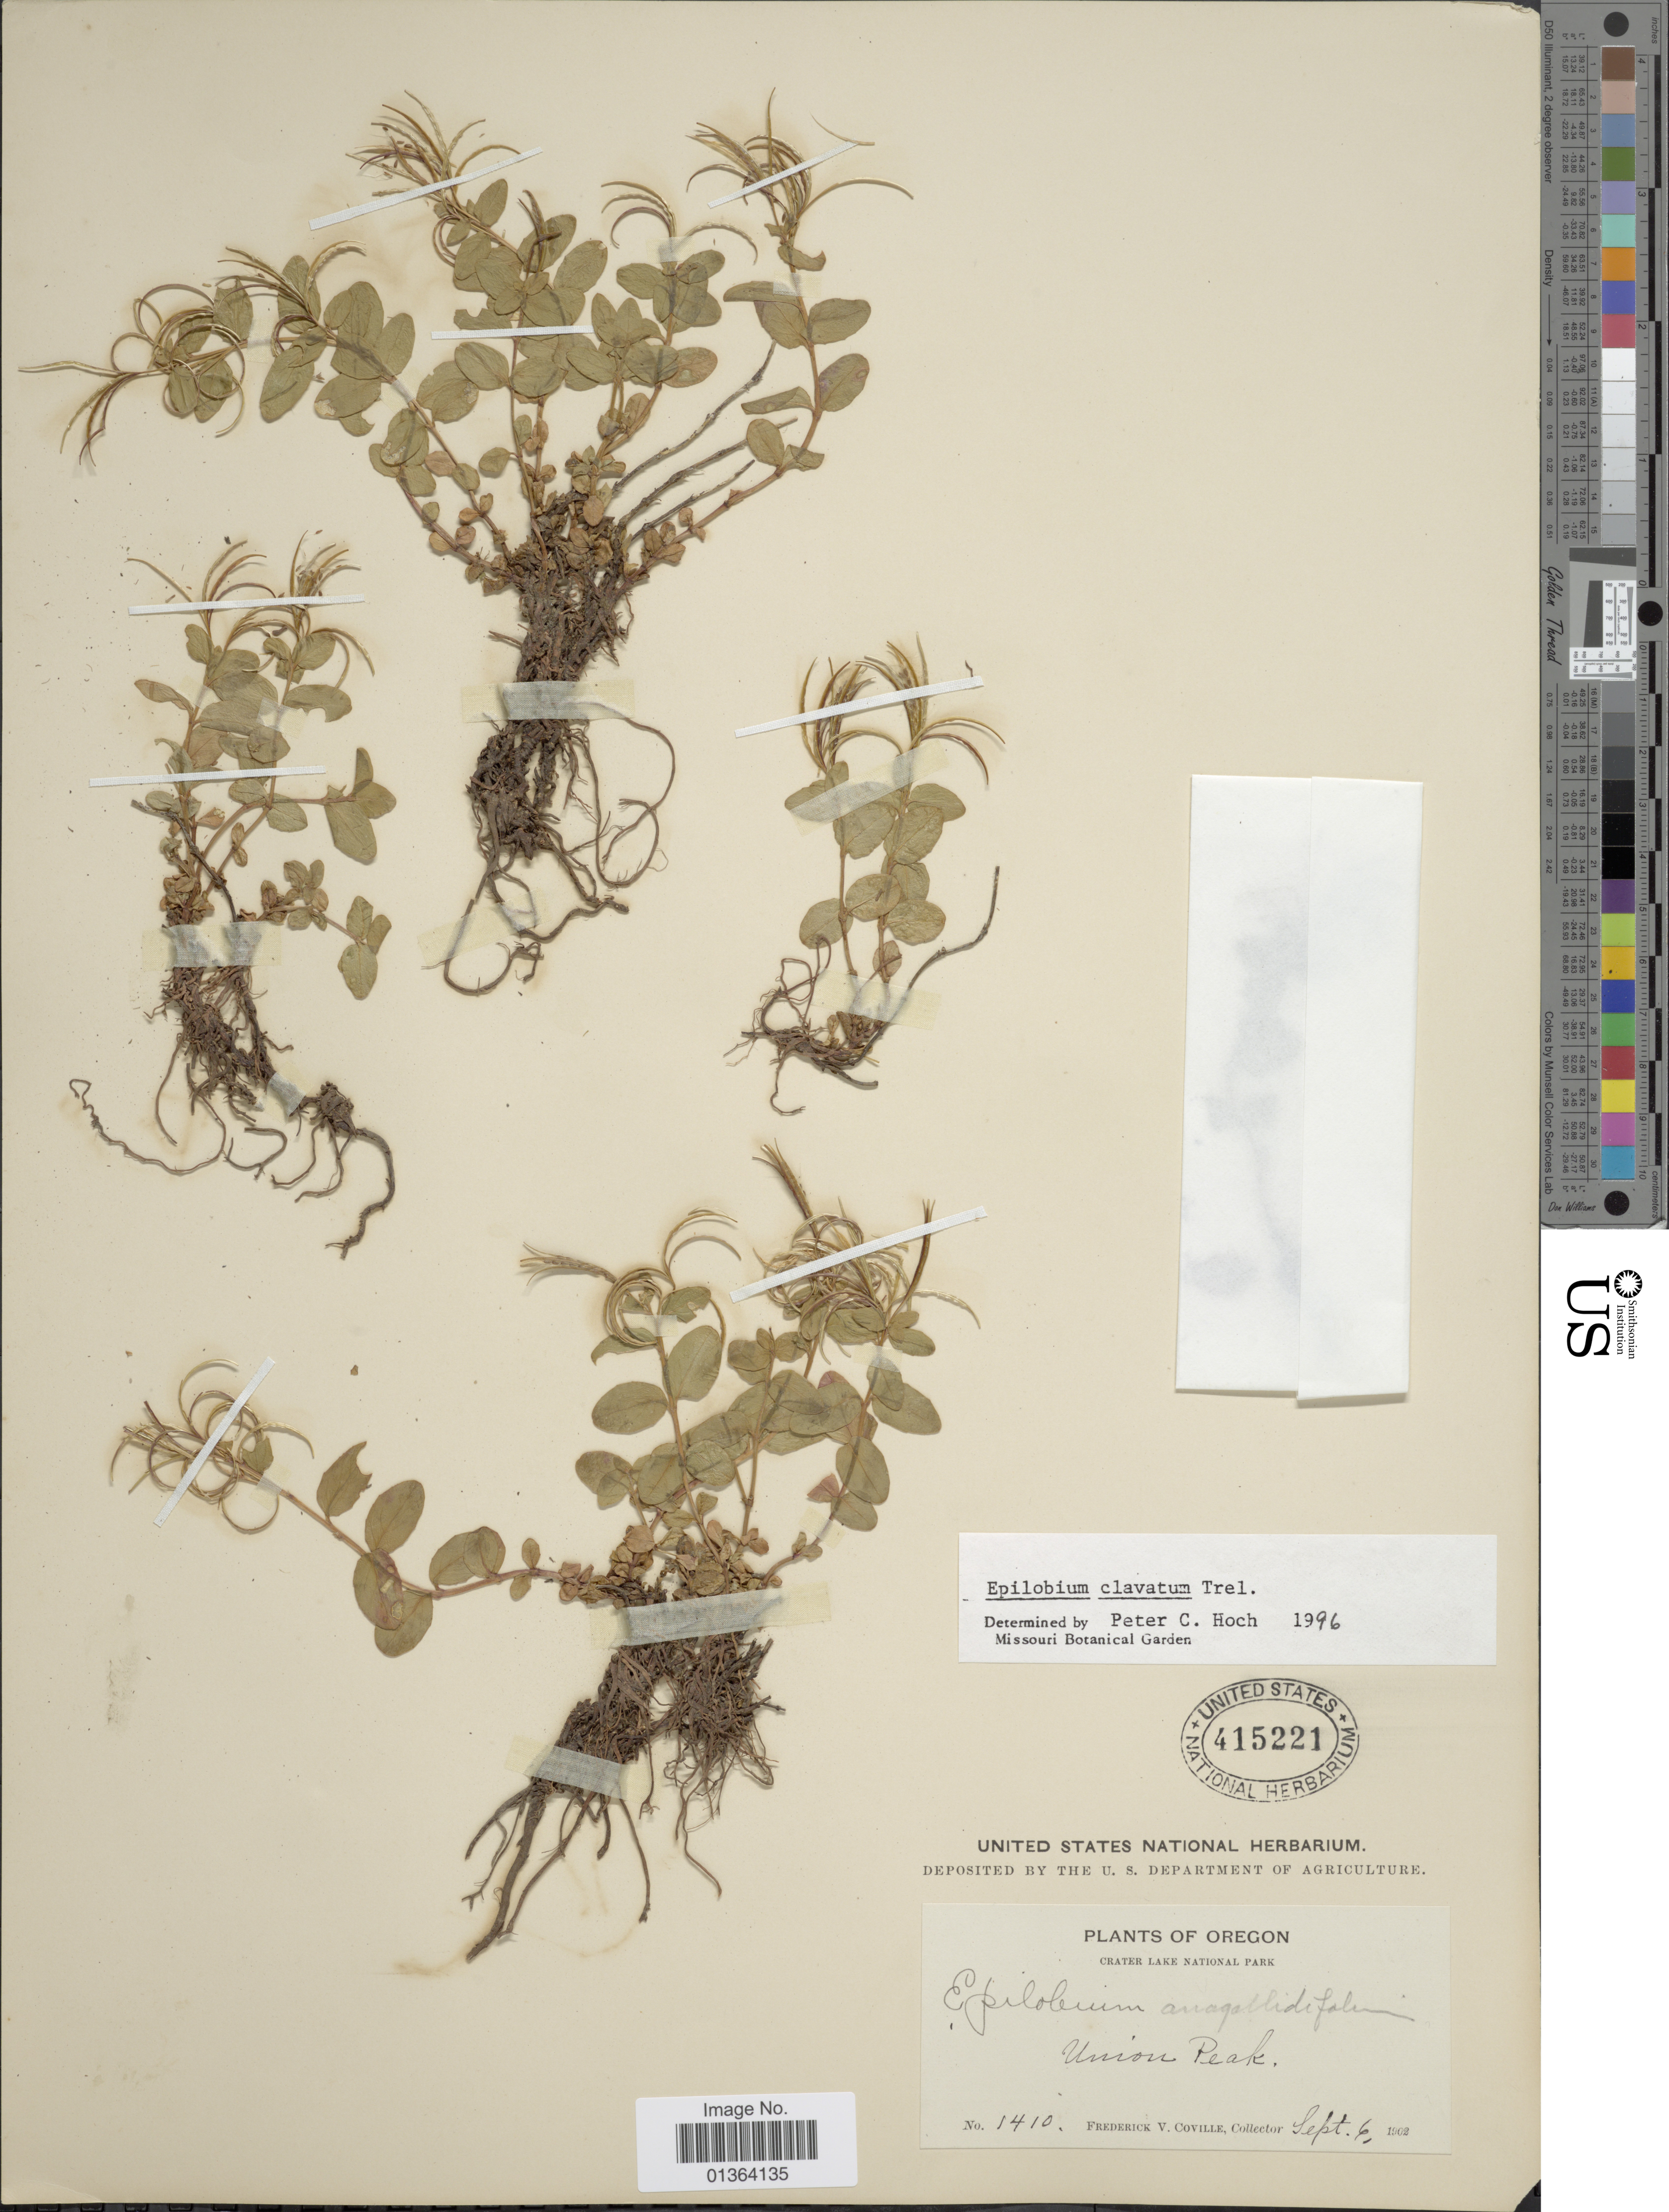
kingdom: Plantae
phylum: Tracheophyta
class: Magnoliopsida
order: Myrtales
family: Onagraceae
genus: Epilobium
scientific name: Epilobium clavatum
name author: Hausskn.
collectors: F. V. Coville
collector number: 1410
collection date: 1902-09-06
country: United States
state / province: Oregon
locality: Crater Lake National Park. Union Peak.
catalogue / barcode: US 415221